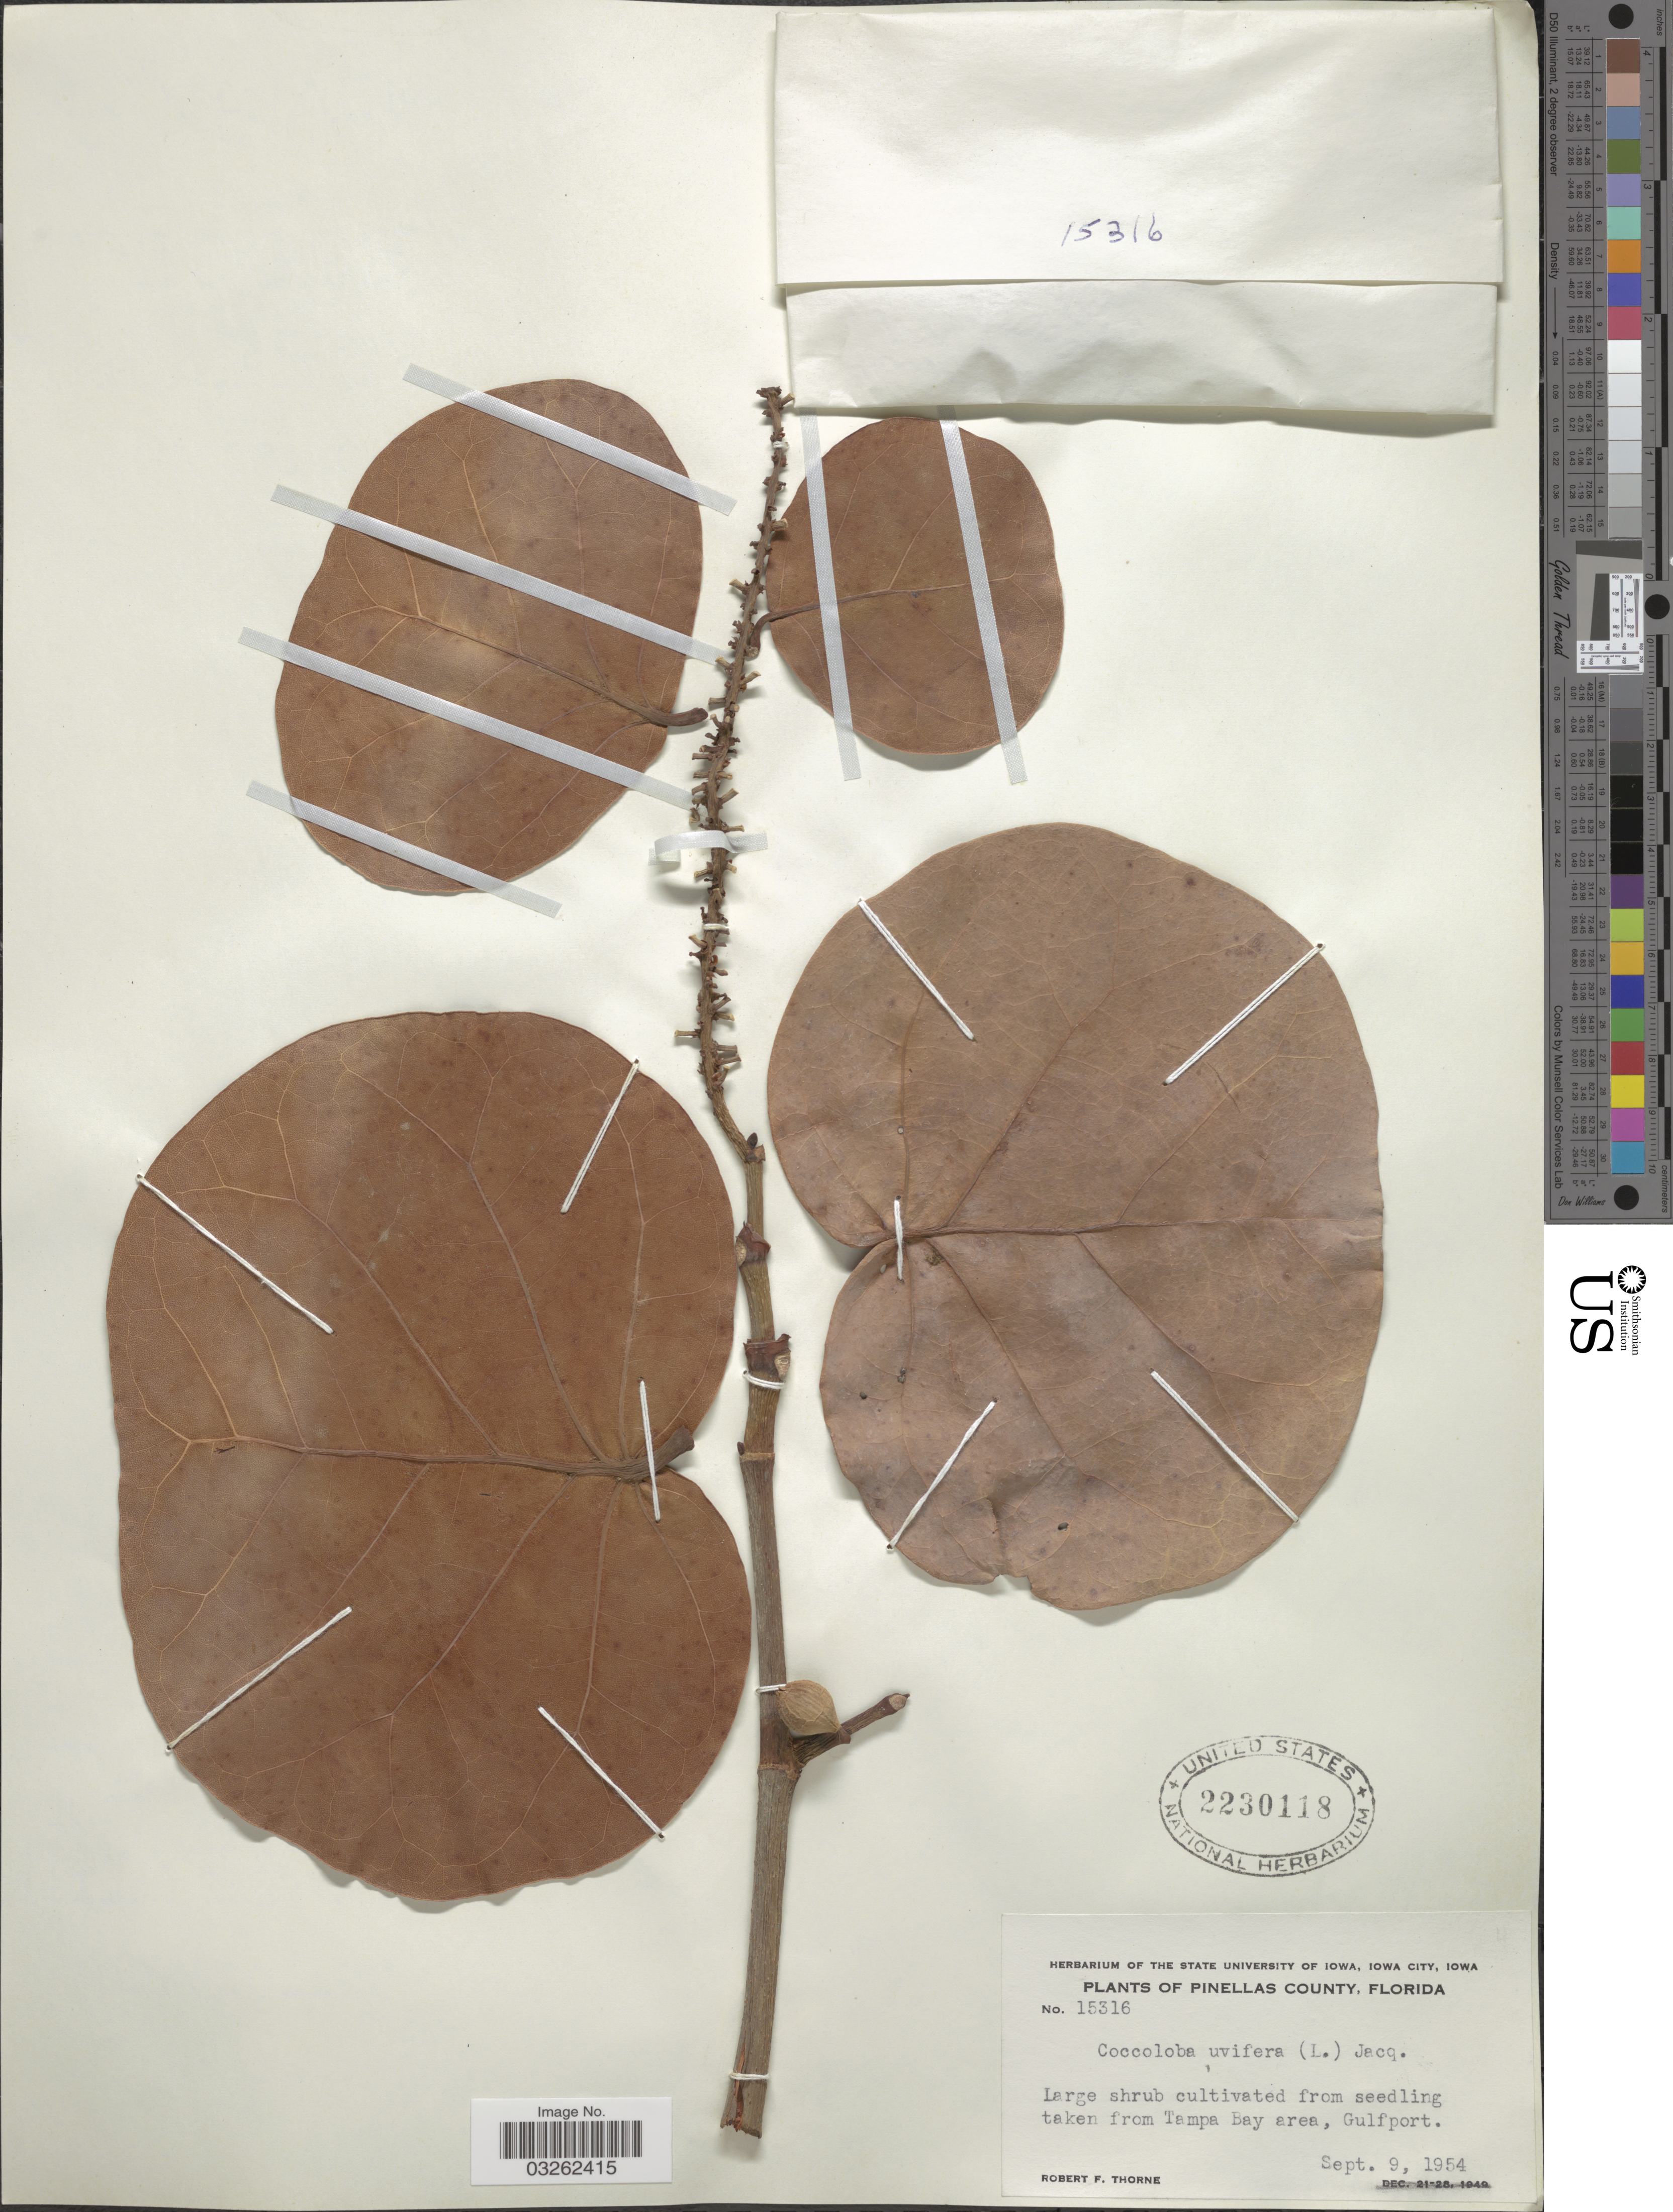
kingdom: Plantae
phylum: Tracheophyta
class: Magnoliopsida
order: Caryophyllales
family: Polygonaceae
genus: Coccoloba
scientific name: Coccoloba uvifera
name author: L.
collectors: R. F. Thorne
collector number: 15316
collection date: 1954-09-09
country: United States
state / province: Florida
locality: Pinellas County.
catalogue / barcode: US 2230118